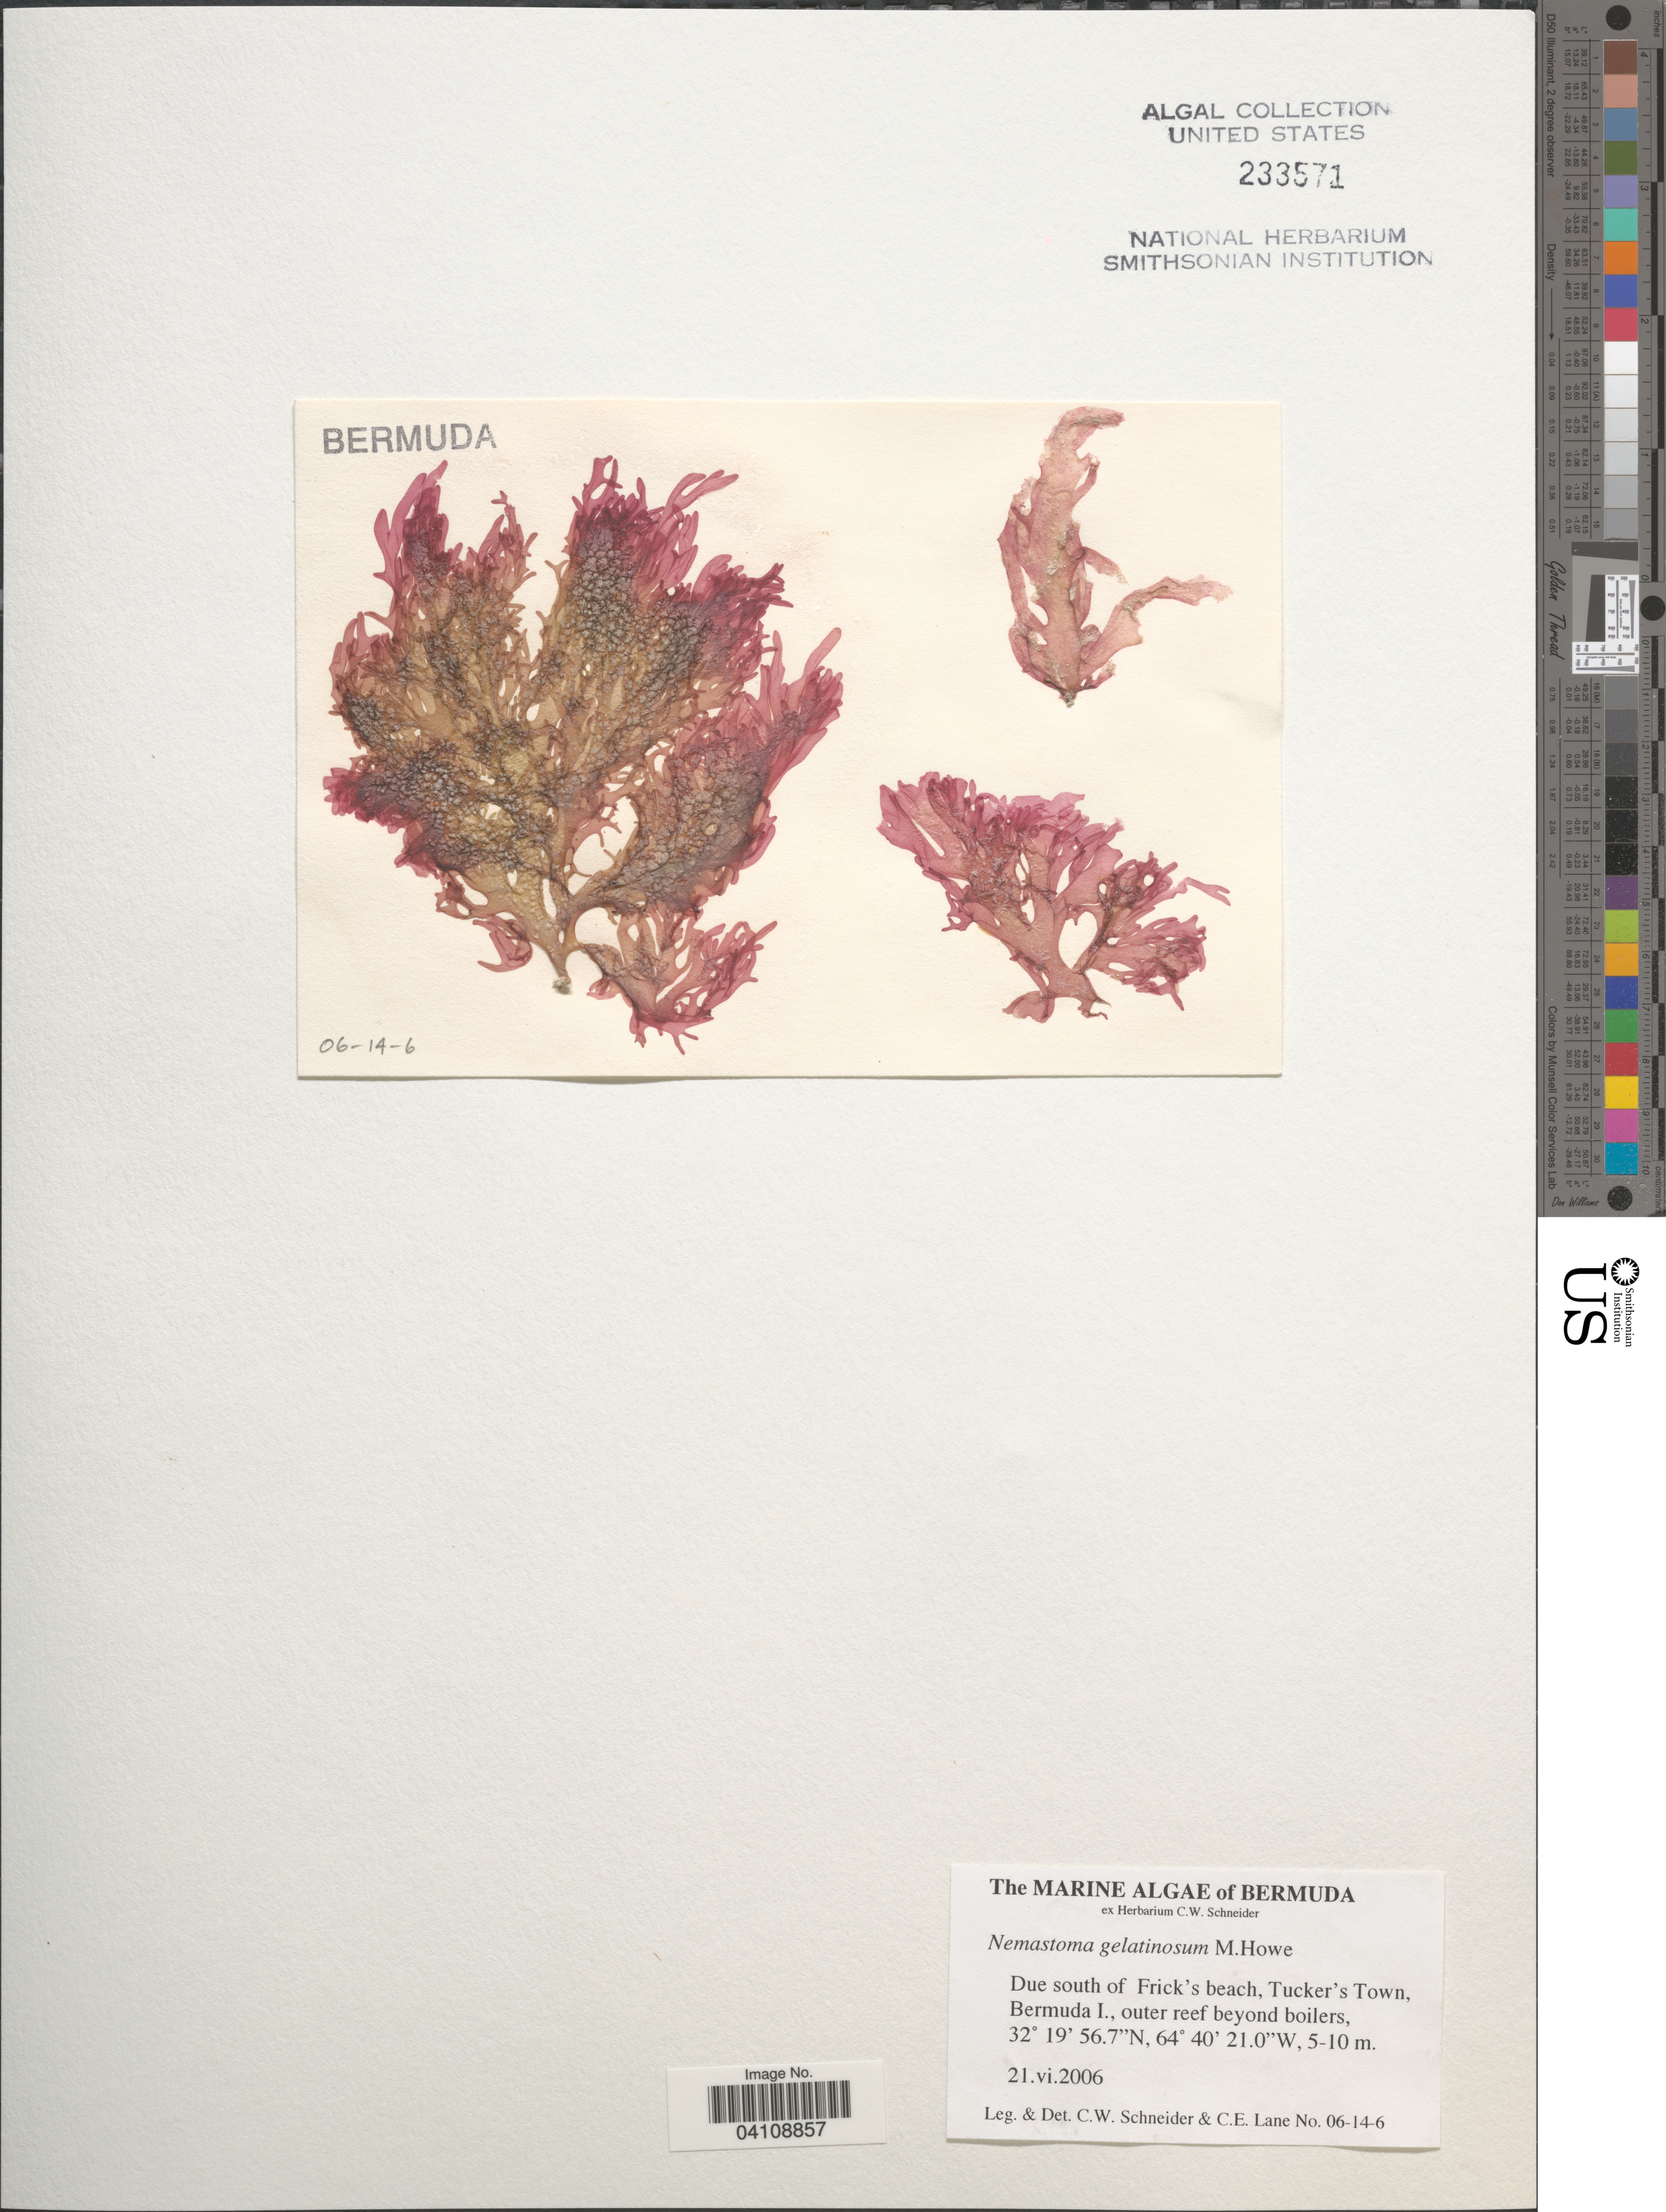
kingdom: Plantae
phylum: Rhodophyta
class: Florideophyceae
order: Nemastomatales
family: Nemastomataceae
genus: Platoma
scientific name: Platoma gelatinosum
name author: (Howe) Schneider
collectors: C. W.Schneider & C. E. Lane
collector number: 06-14-6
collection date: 2006-06-21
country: Bermuda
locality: Due south of Frick's beach, Tucker's Town, Bermuda I., outer reef beyond boilers.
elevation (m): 5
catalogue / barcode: US 233571